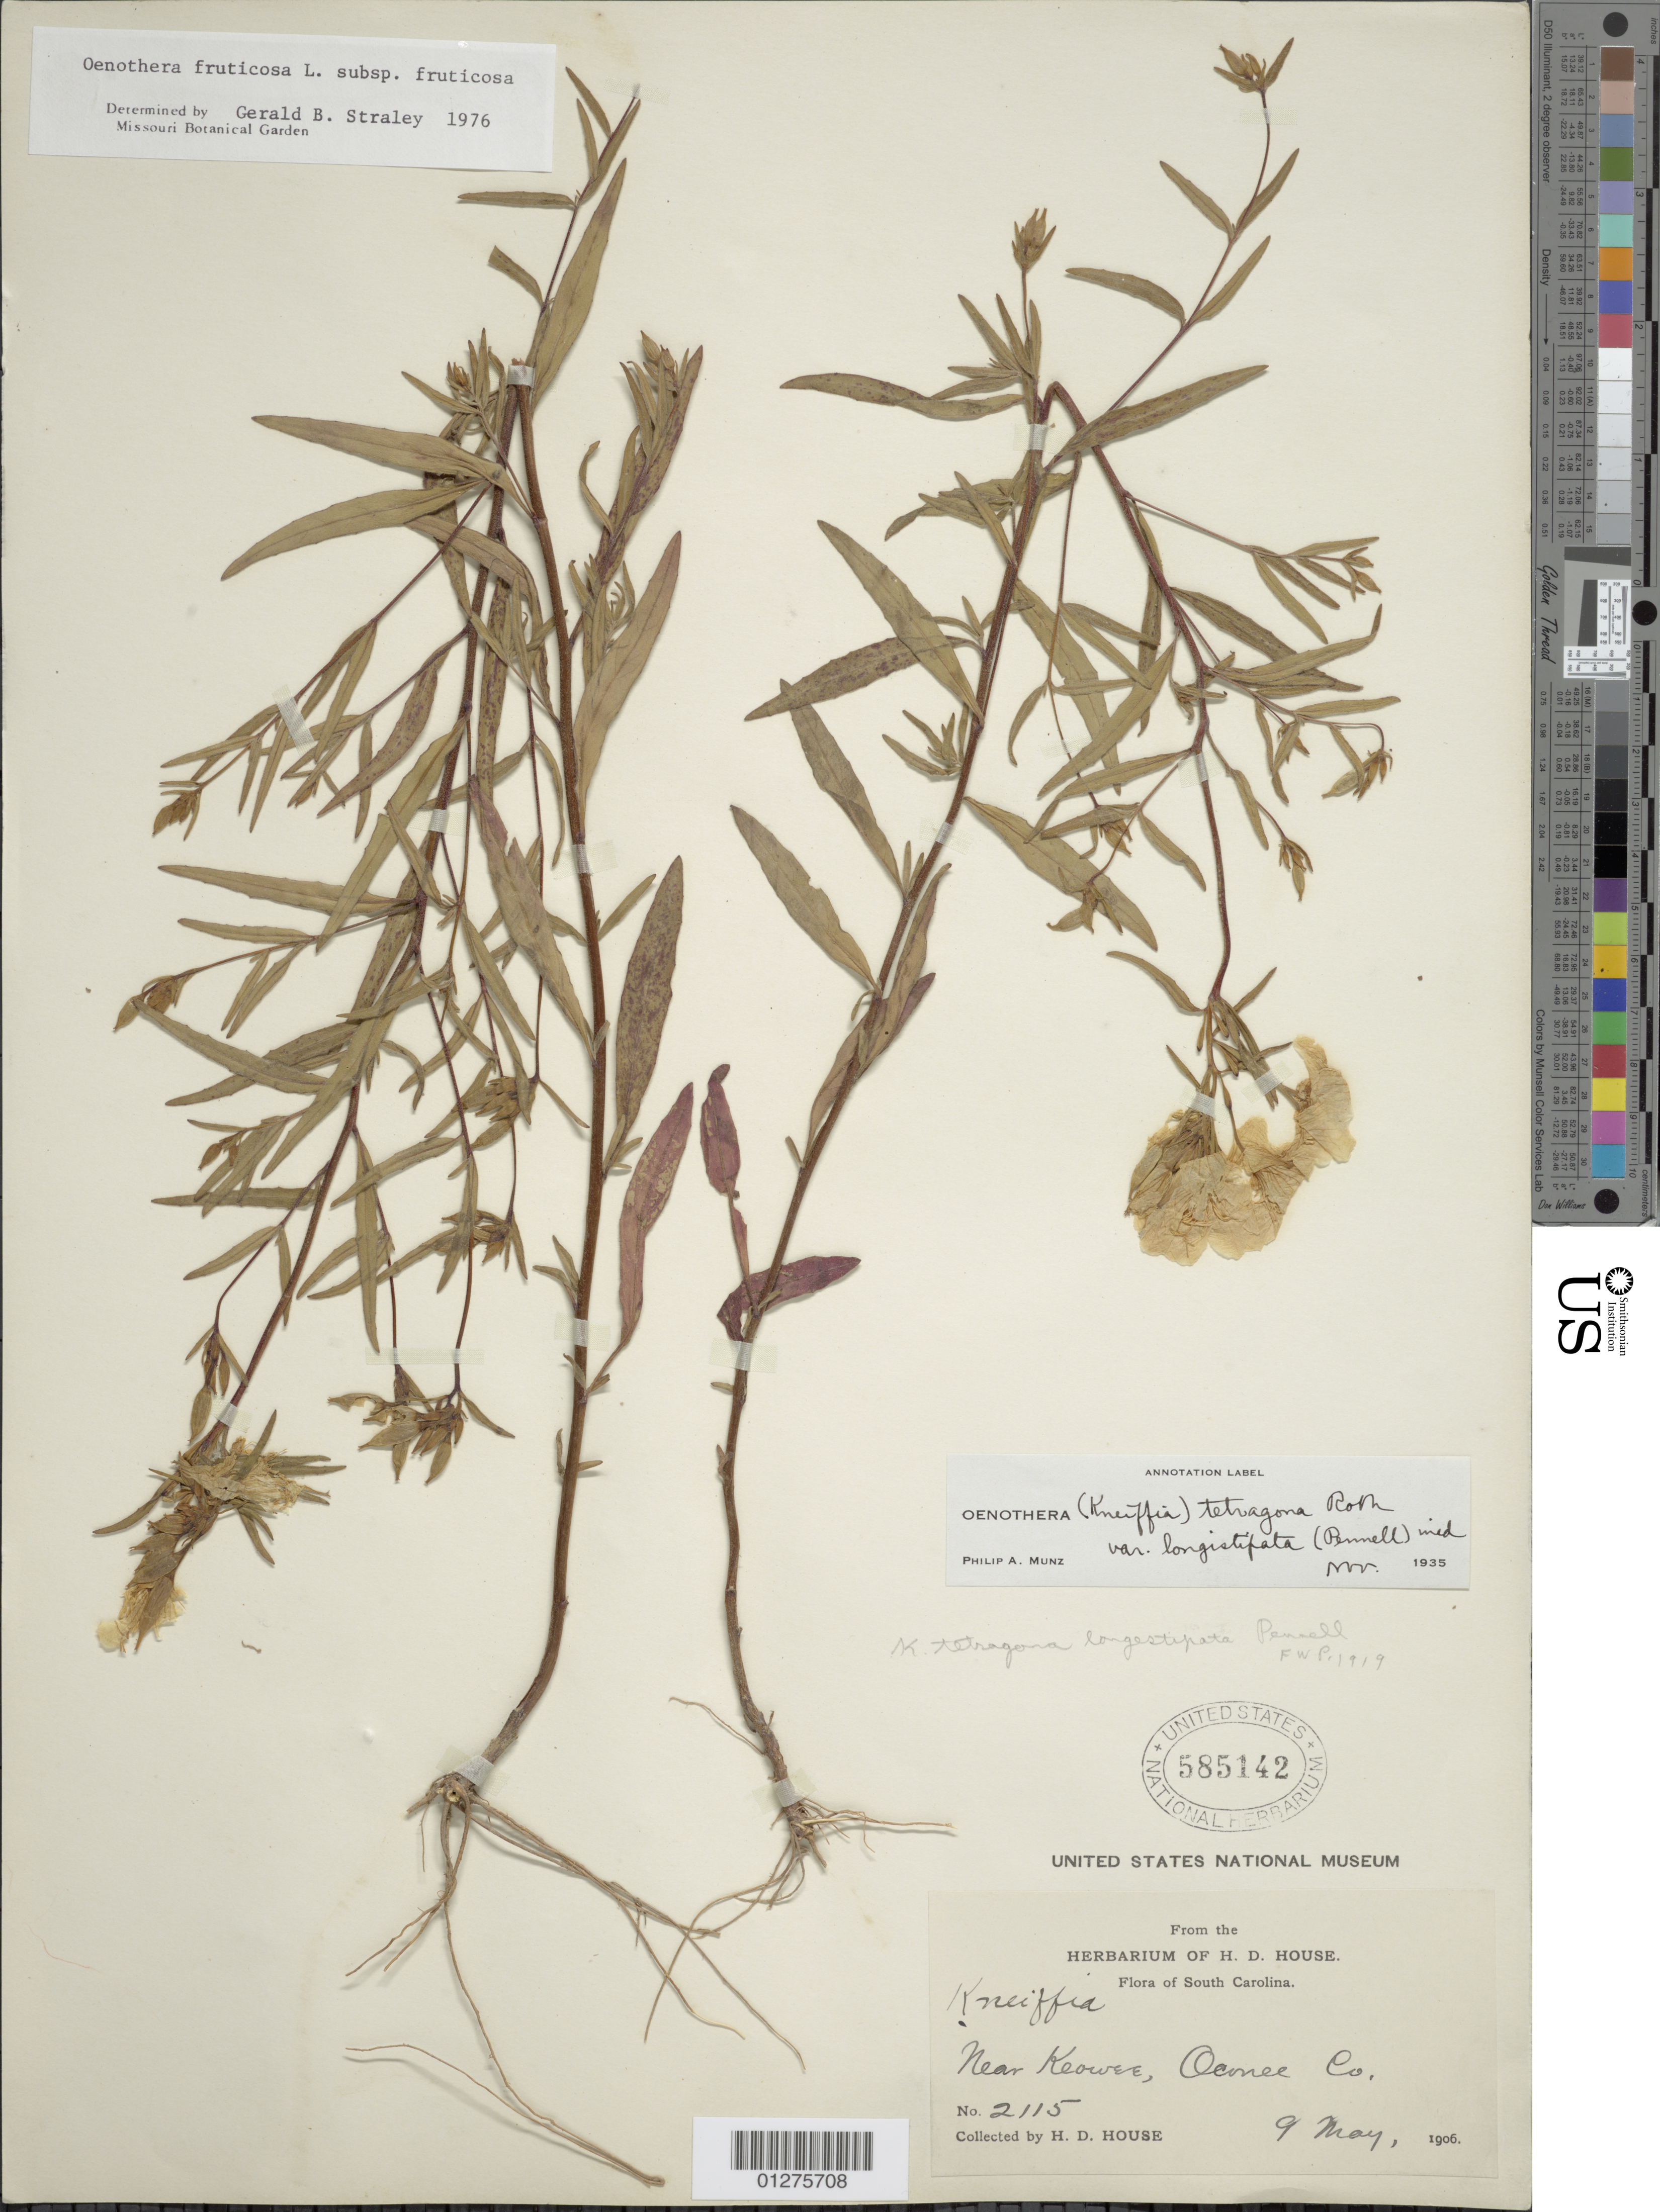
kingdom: Plantae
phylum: Tracheophyta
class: Magnoliopsida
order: Myrtales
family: Onagraceae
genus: Oenothera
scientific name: Oenothera fruticosa subsp. fruticosa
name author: L.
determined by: Straley, G. B.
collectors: H. D. House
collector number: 2115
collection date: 1906-05-09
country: United States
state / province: South Carolina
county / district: Oconee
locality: Near Keowee.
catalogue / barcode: US 585142